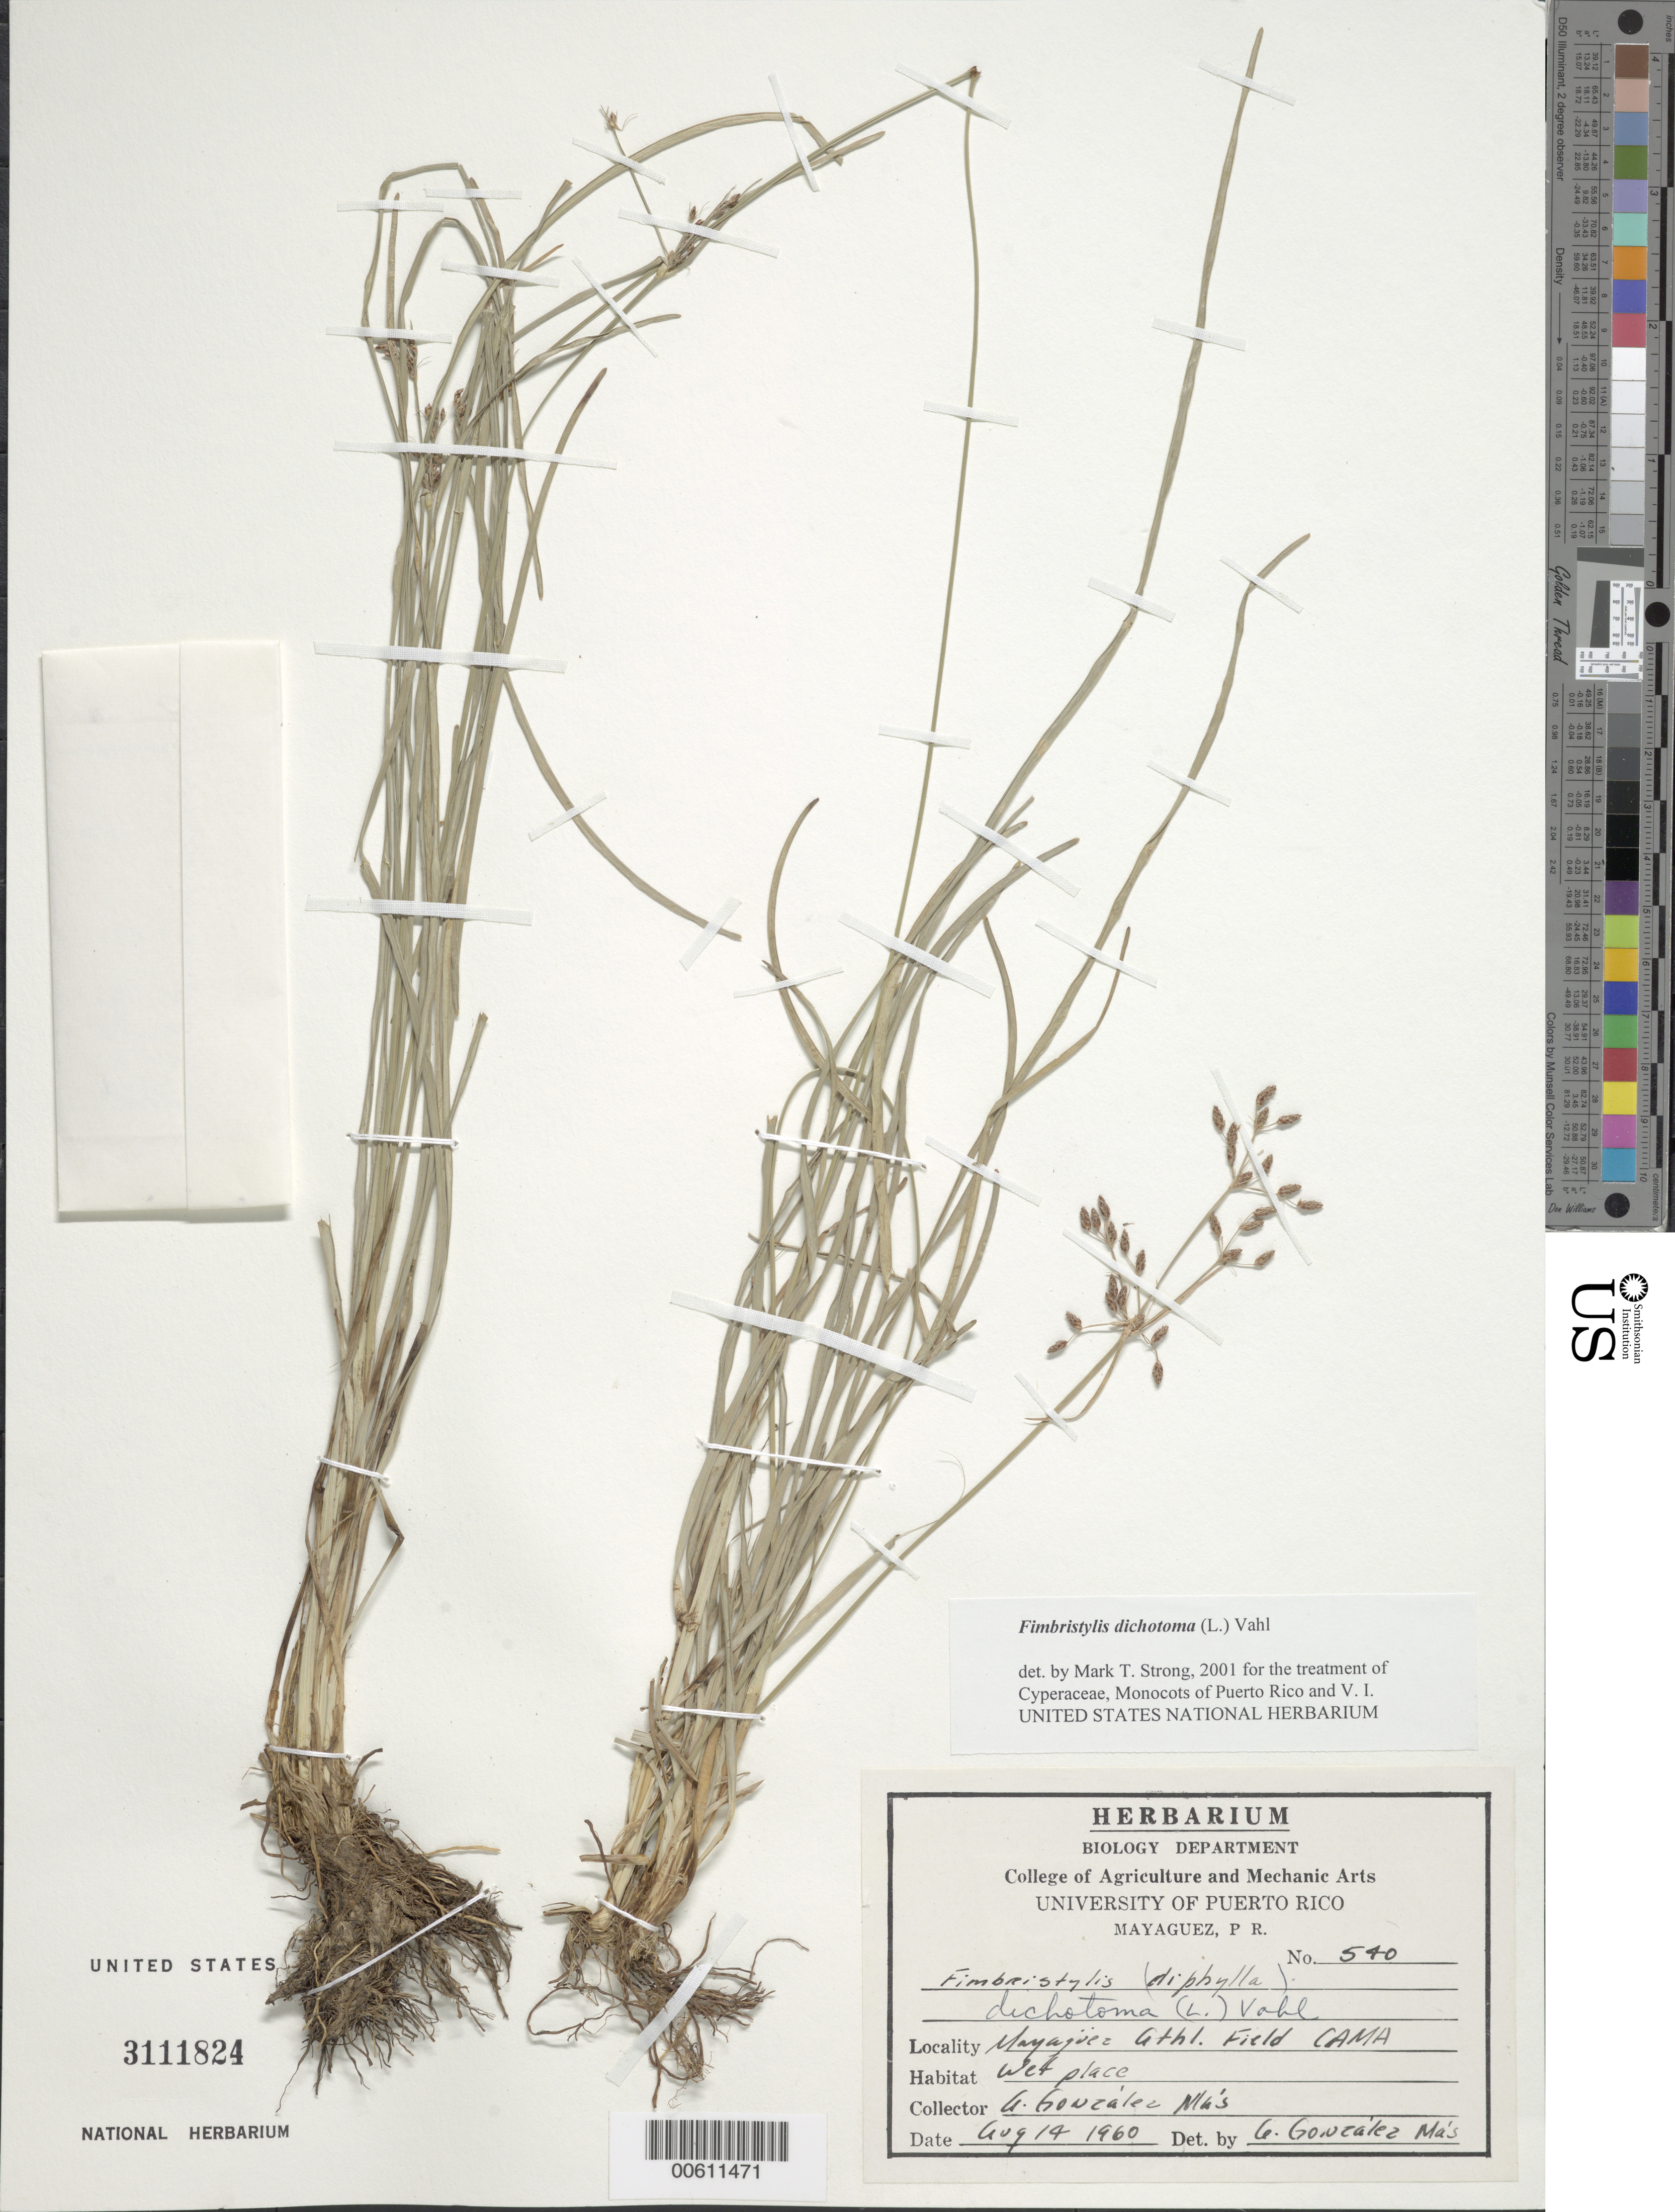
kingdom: Plantae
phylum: Tracheophyta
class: Liliopsida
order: Poales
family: Cyperaceae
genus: Fimbristylis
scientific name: Fimbristylis dichotoma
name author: (L.) Vahl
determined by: Strong, M. T., (US), Smithsonian Institution - National Museum of Natural History (UNITED STATES)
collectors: A. González Más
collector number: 540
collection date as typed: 14 Aug 1960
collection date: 1960-08-14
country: Puerto Rico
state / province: Mayagüez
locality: Mayagüez: Athletic field CAMA (College of Agriculture).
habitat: Wet places.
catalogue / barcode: US 3111824